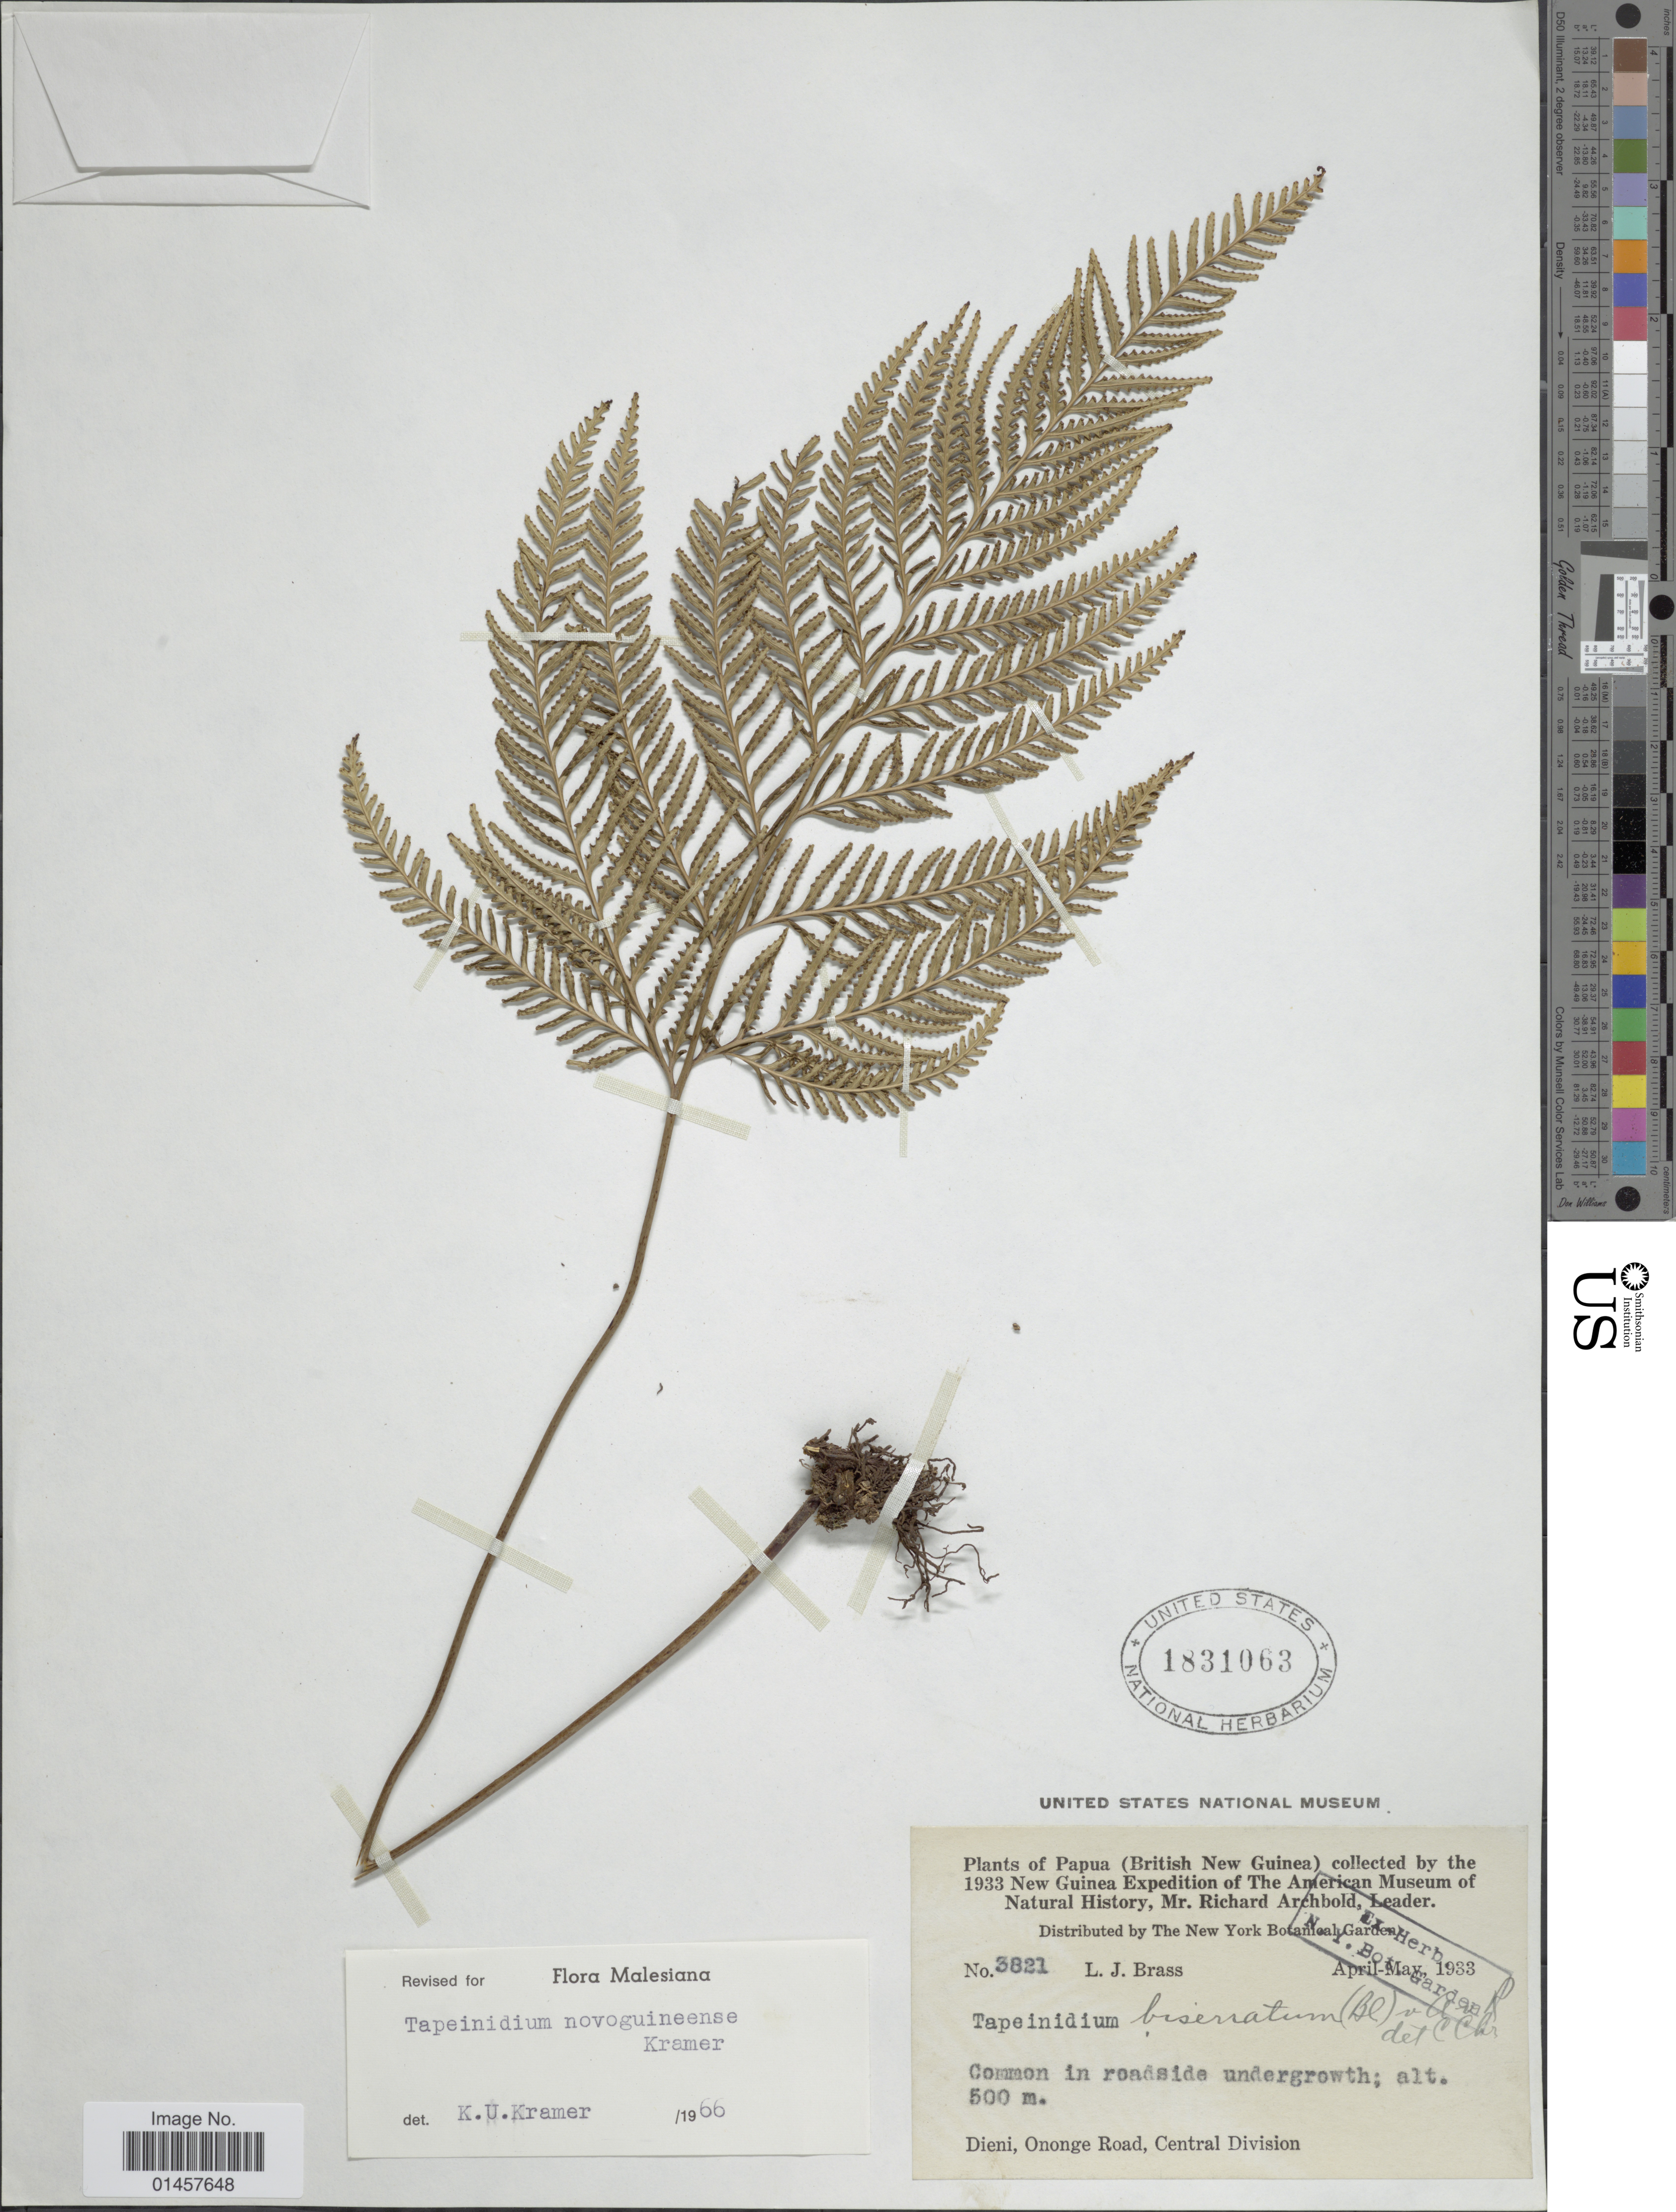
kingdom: Plantae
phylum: Tracheophyta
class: Polypodiopsida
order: Polypodiales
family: Lindsaeaceae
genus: Tapeinidium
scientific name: Tapeinidium novoguineense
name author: K.U. Kramer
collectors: L. J. Brass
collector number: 3821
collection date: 1933-04/1933-05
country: Papua New Guinea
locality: Papua(British New Guinea), Dieni, Ononge Road, Central Division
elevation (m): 500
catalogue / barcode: US 1831063